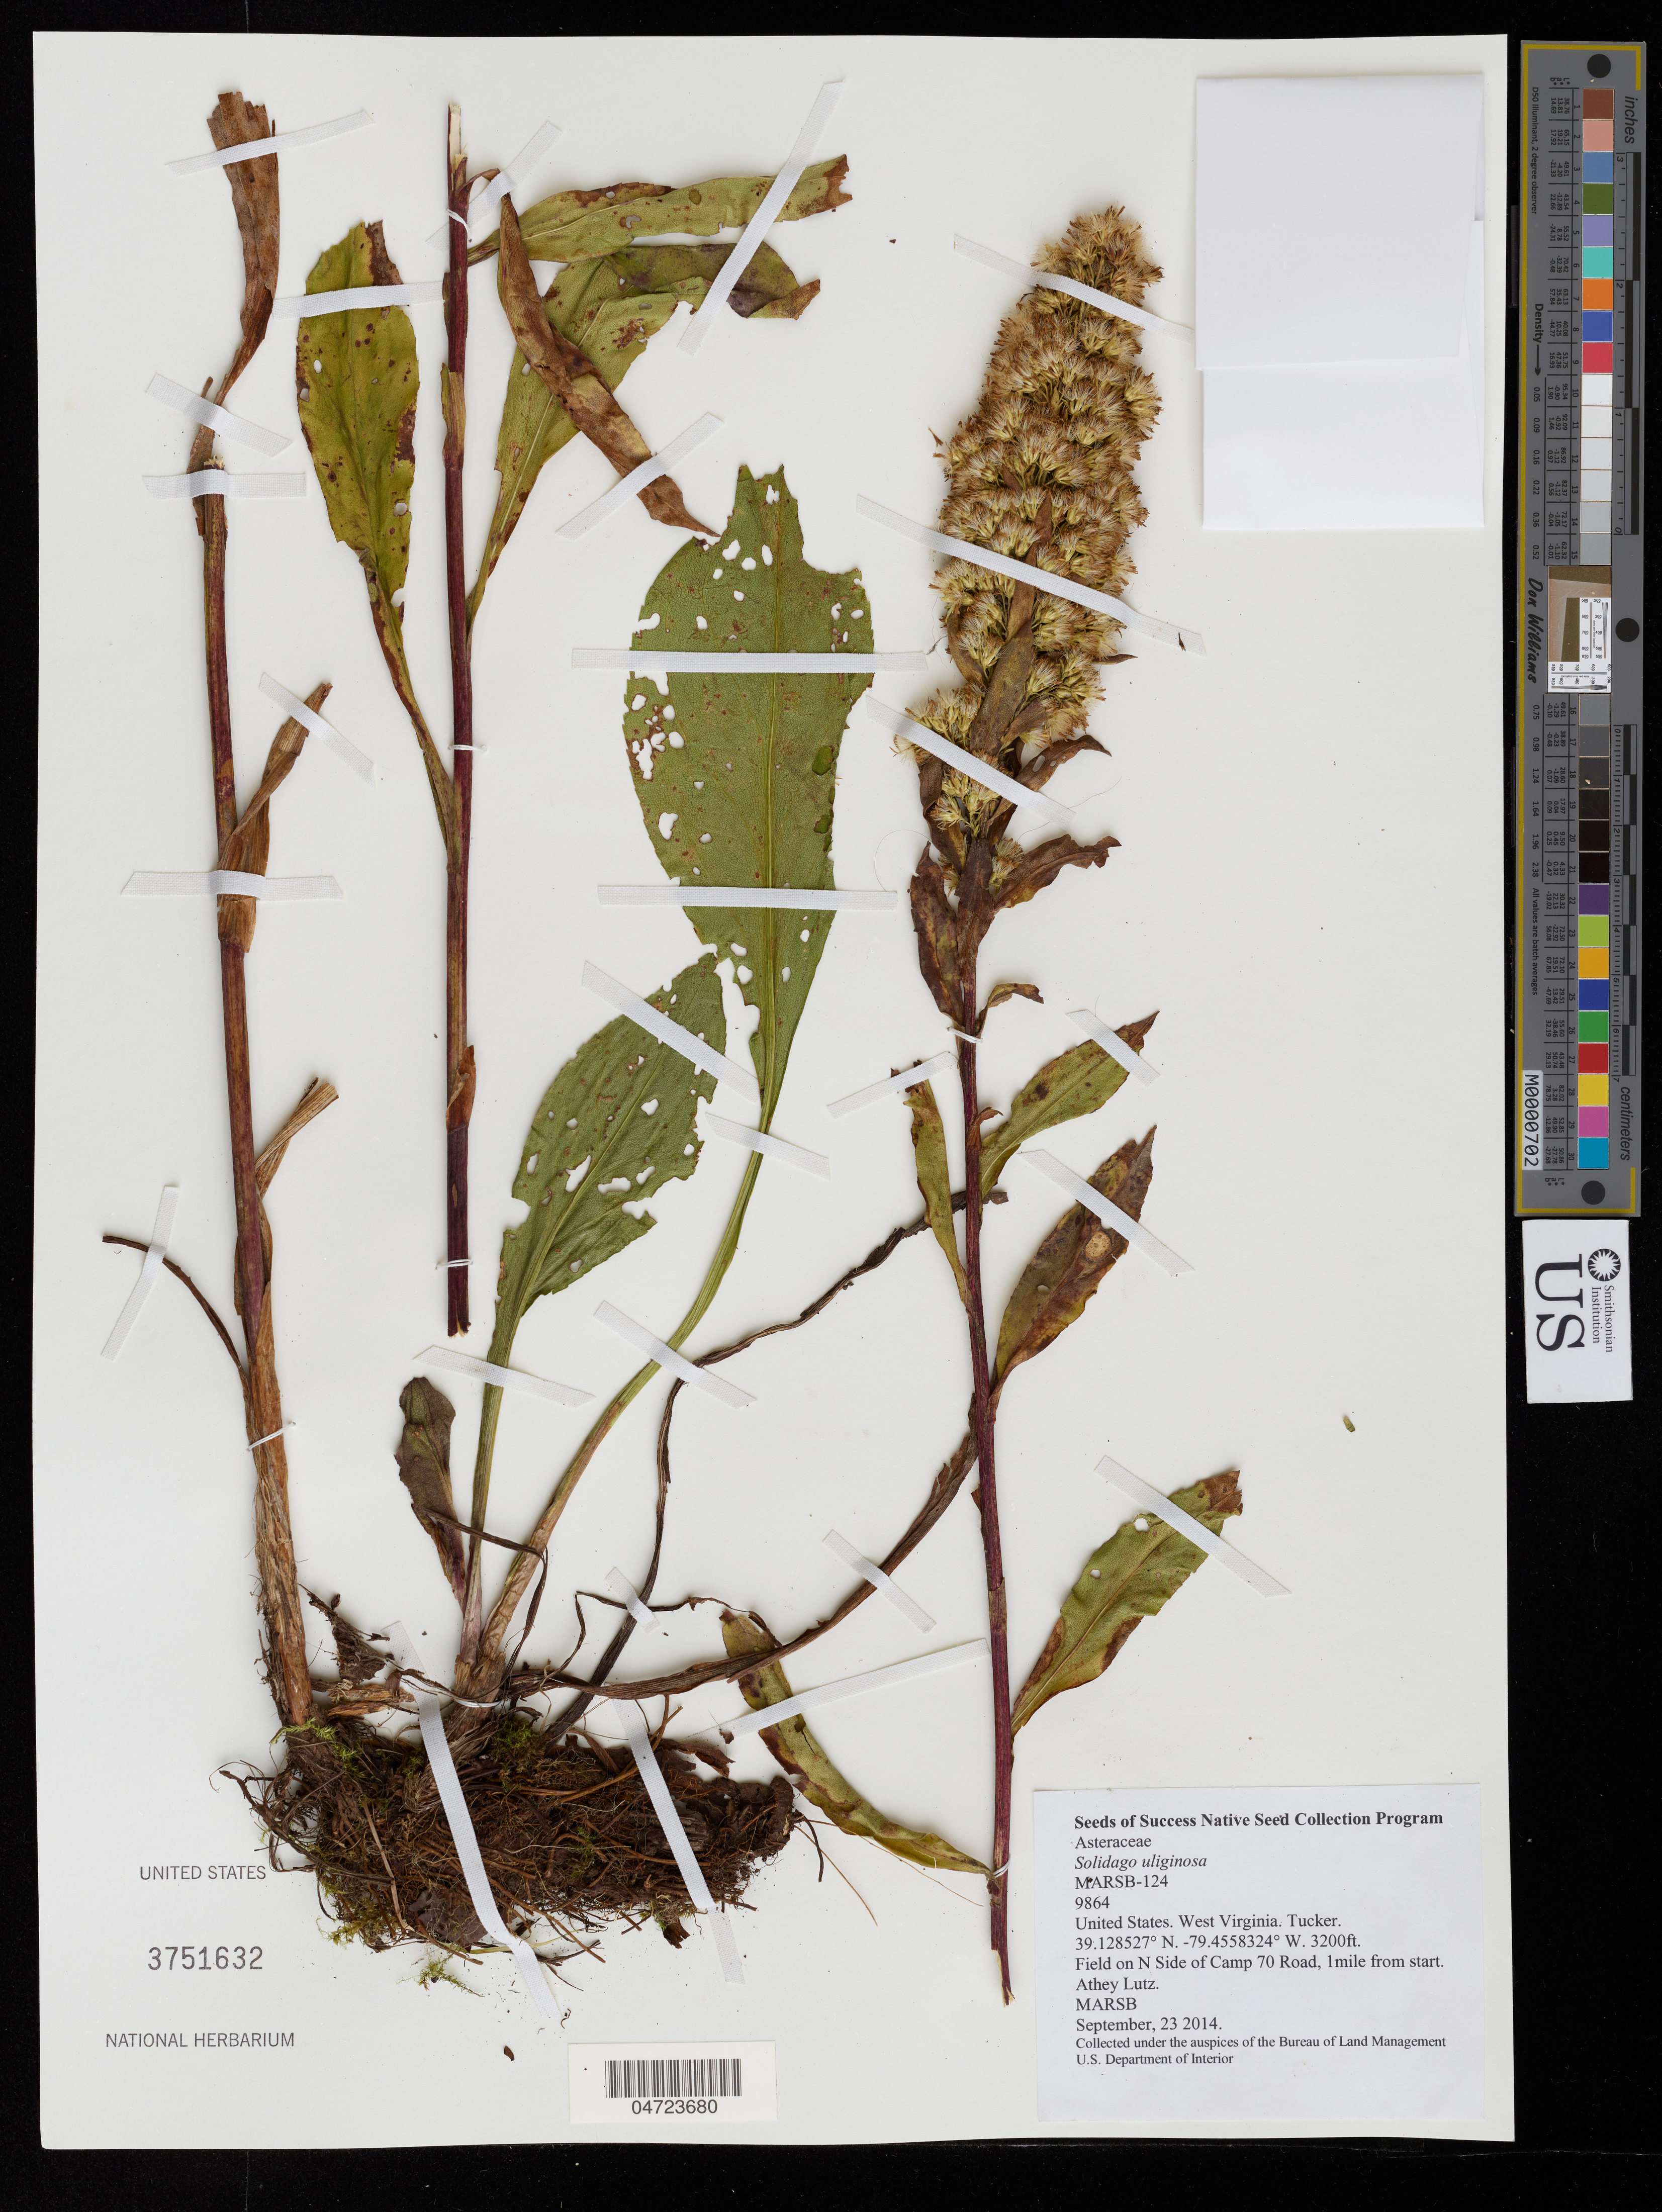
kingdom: Plantae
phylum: Tracheophyta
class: Magnoliopsida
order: Asterales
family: Asteraceae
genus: Solidago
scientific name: Solidago uliginosa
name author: Nutt.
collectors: A. Lutz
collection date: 2014-09-23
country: United States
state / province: West Virginia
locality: Tucker. Field on N Side of Camp 70 Road, 1 mile from start.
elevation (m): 975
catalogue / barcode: US 3751632